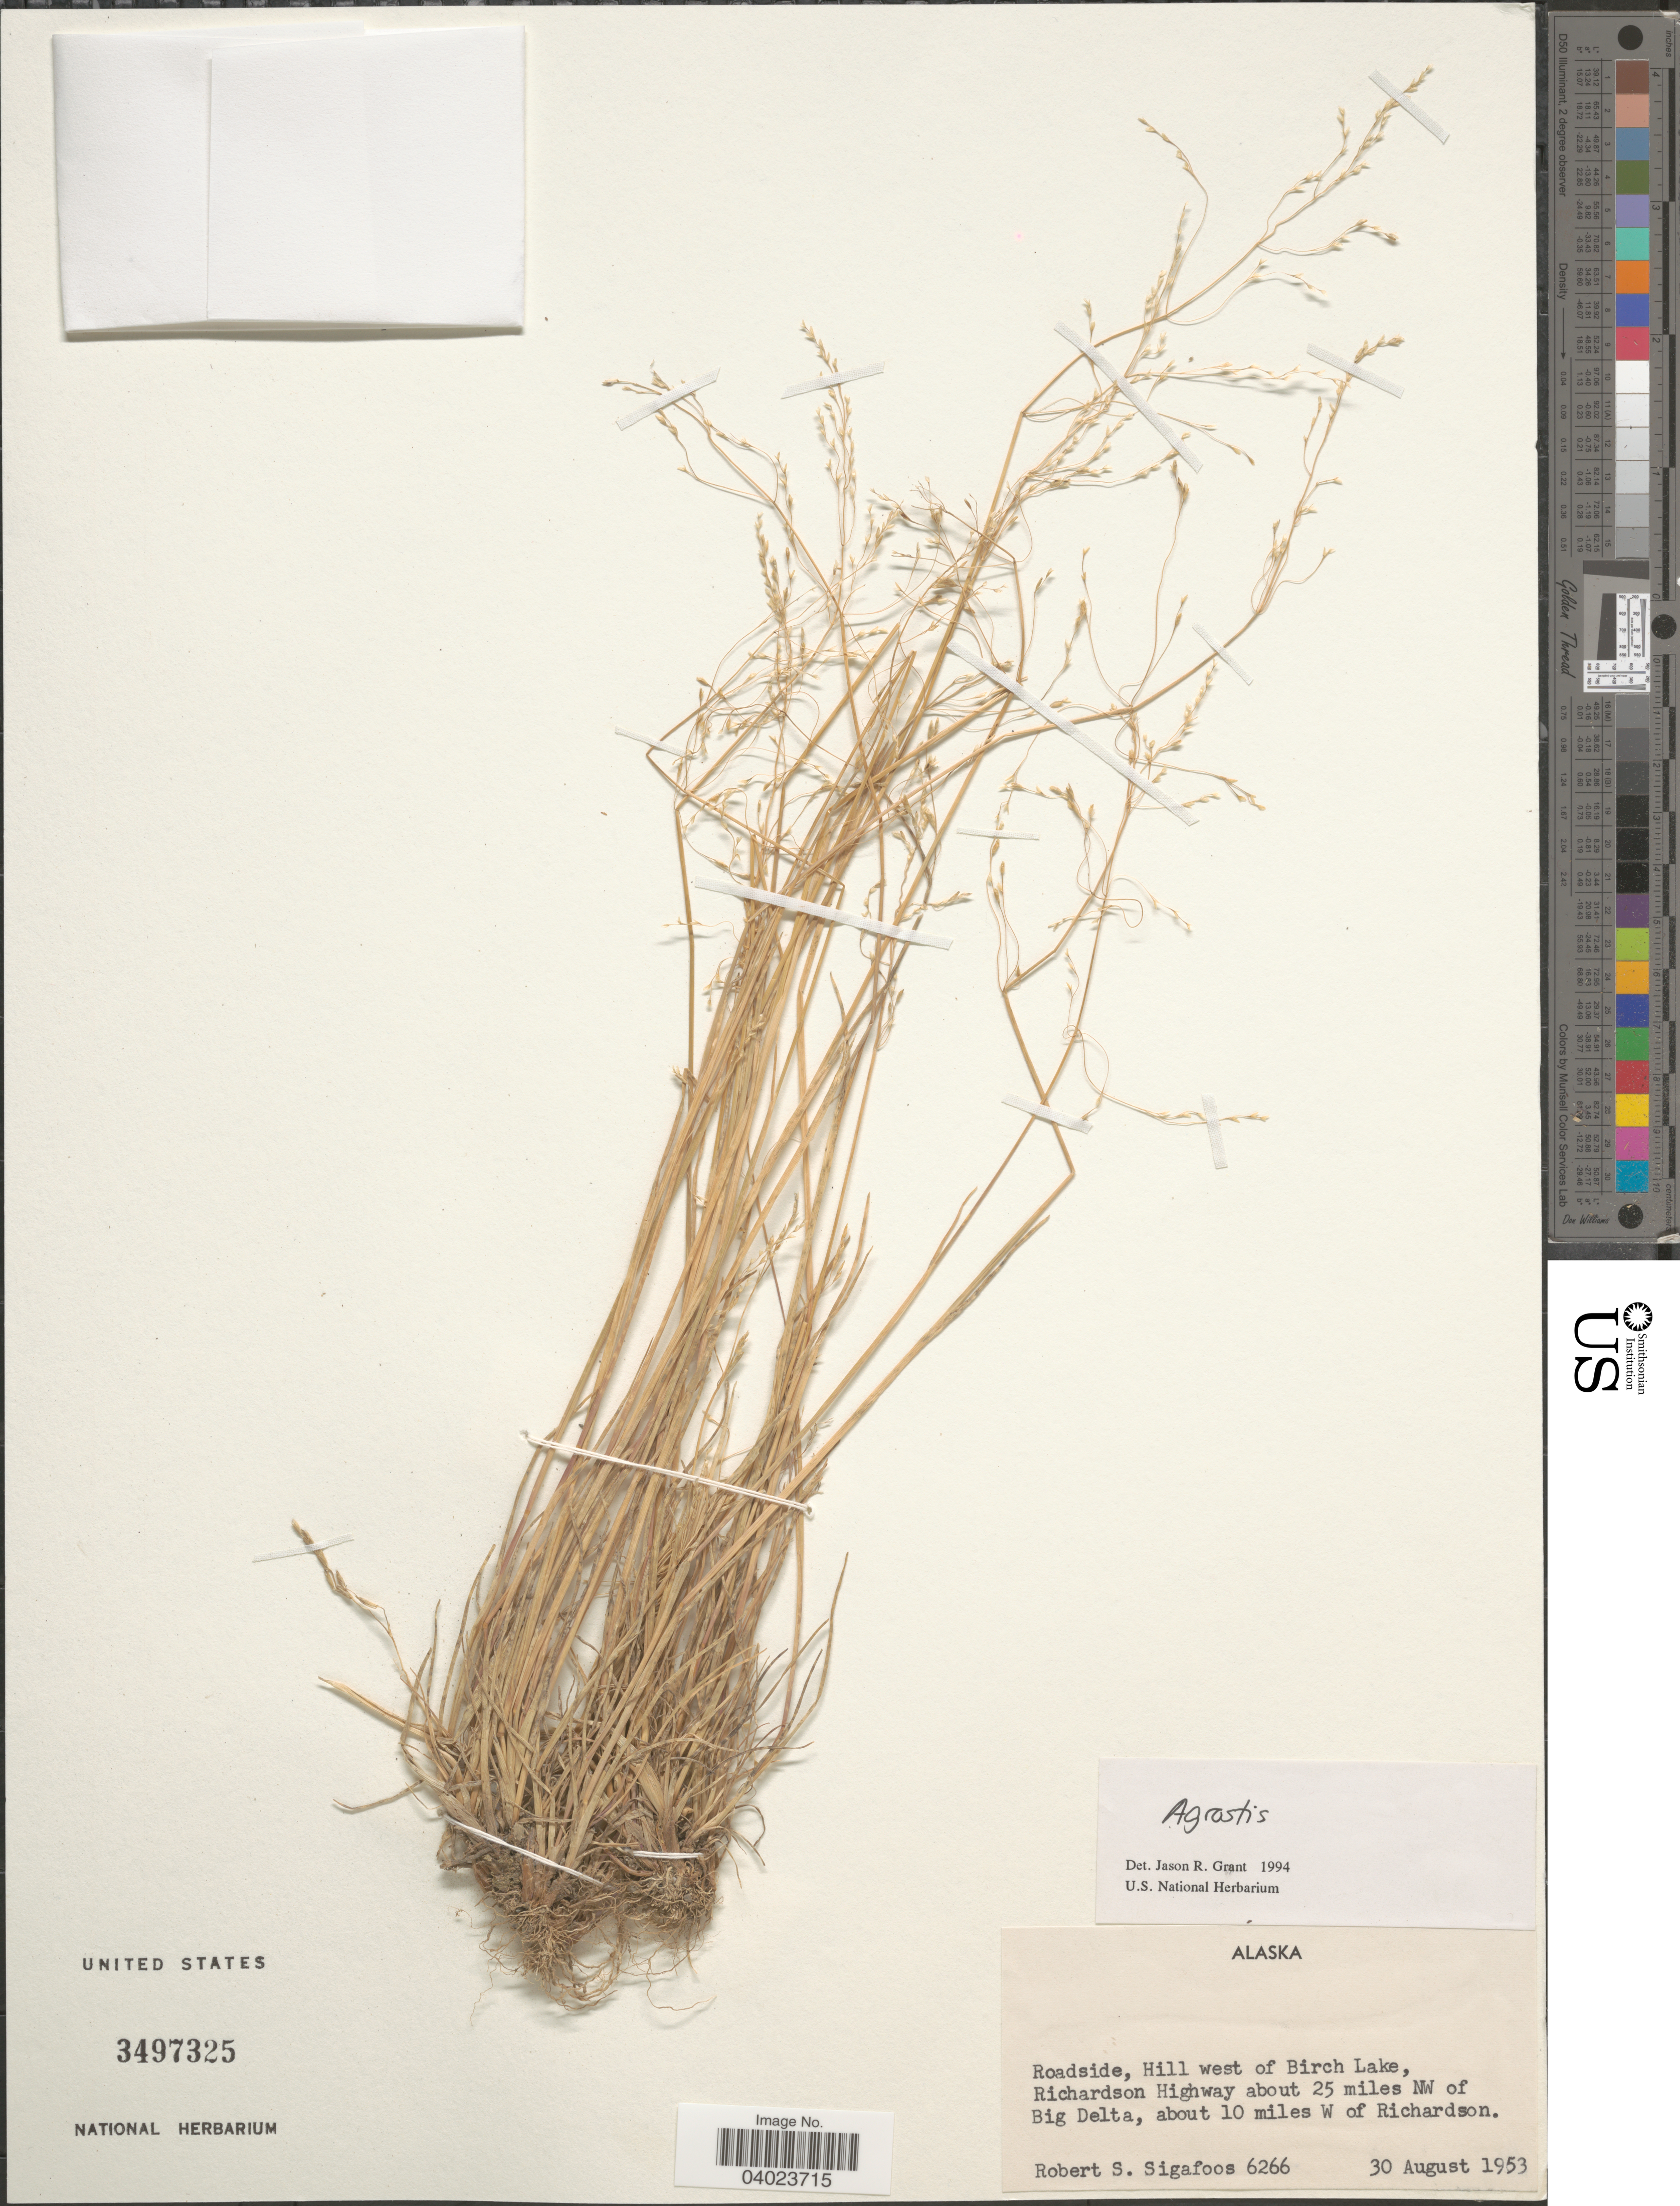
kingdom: Plantae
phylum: Tracheophyta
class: Liliopsida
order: Poales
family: Poaceae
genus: Agrostis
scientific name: Agrostis sp.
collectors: R. Sigafoos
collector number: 6266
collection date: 1953-08-30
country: United States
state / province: Alaska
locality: Roadside, Hill west of Birch Lake, Richardson Highway about 25 miles NW of Big Delta, about 10 miles W of Richardson.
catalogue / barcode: US 3497325